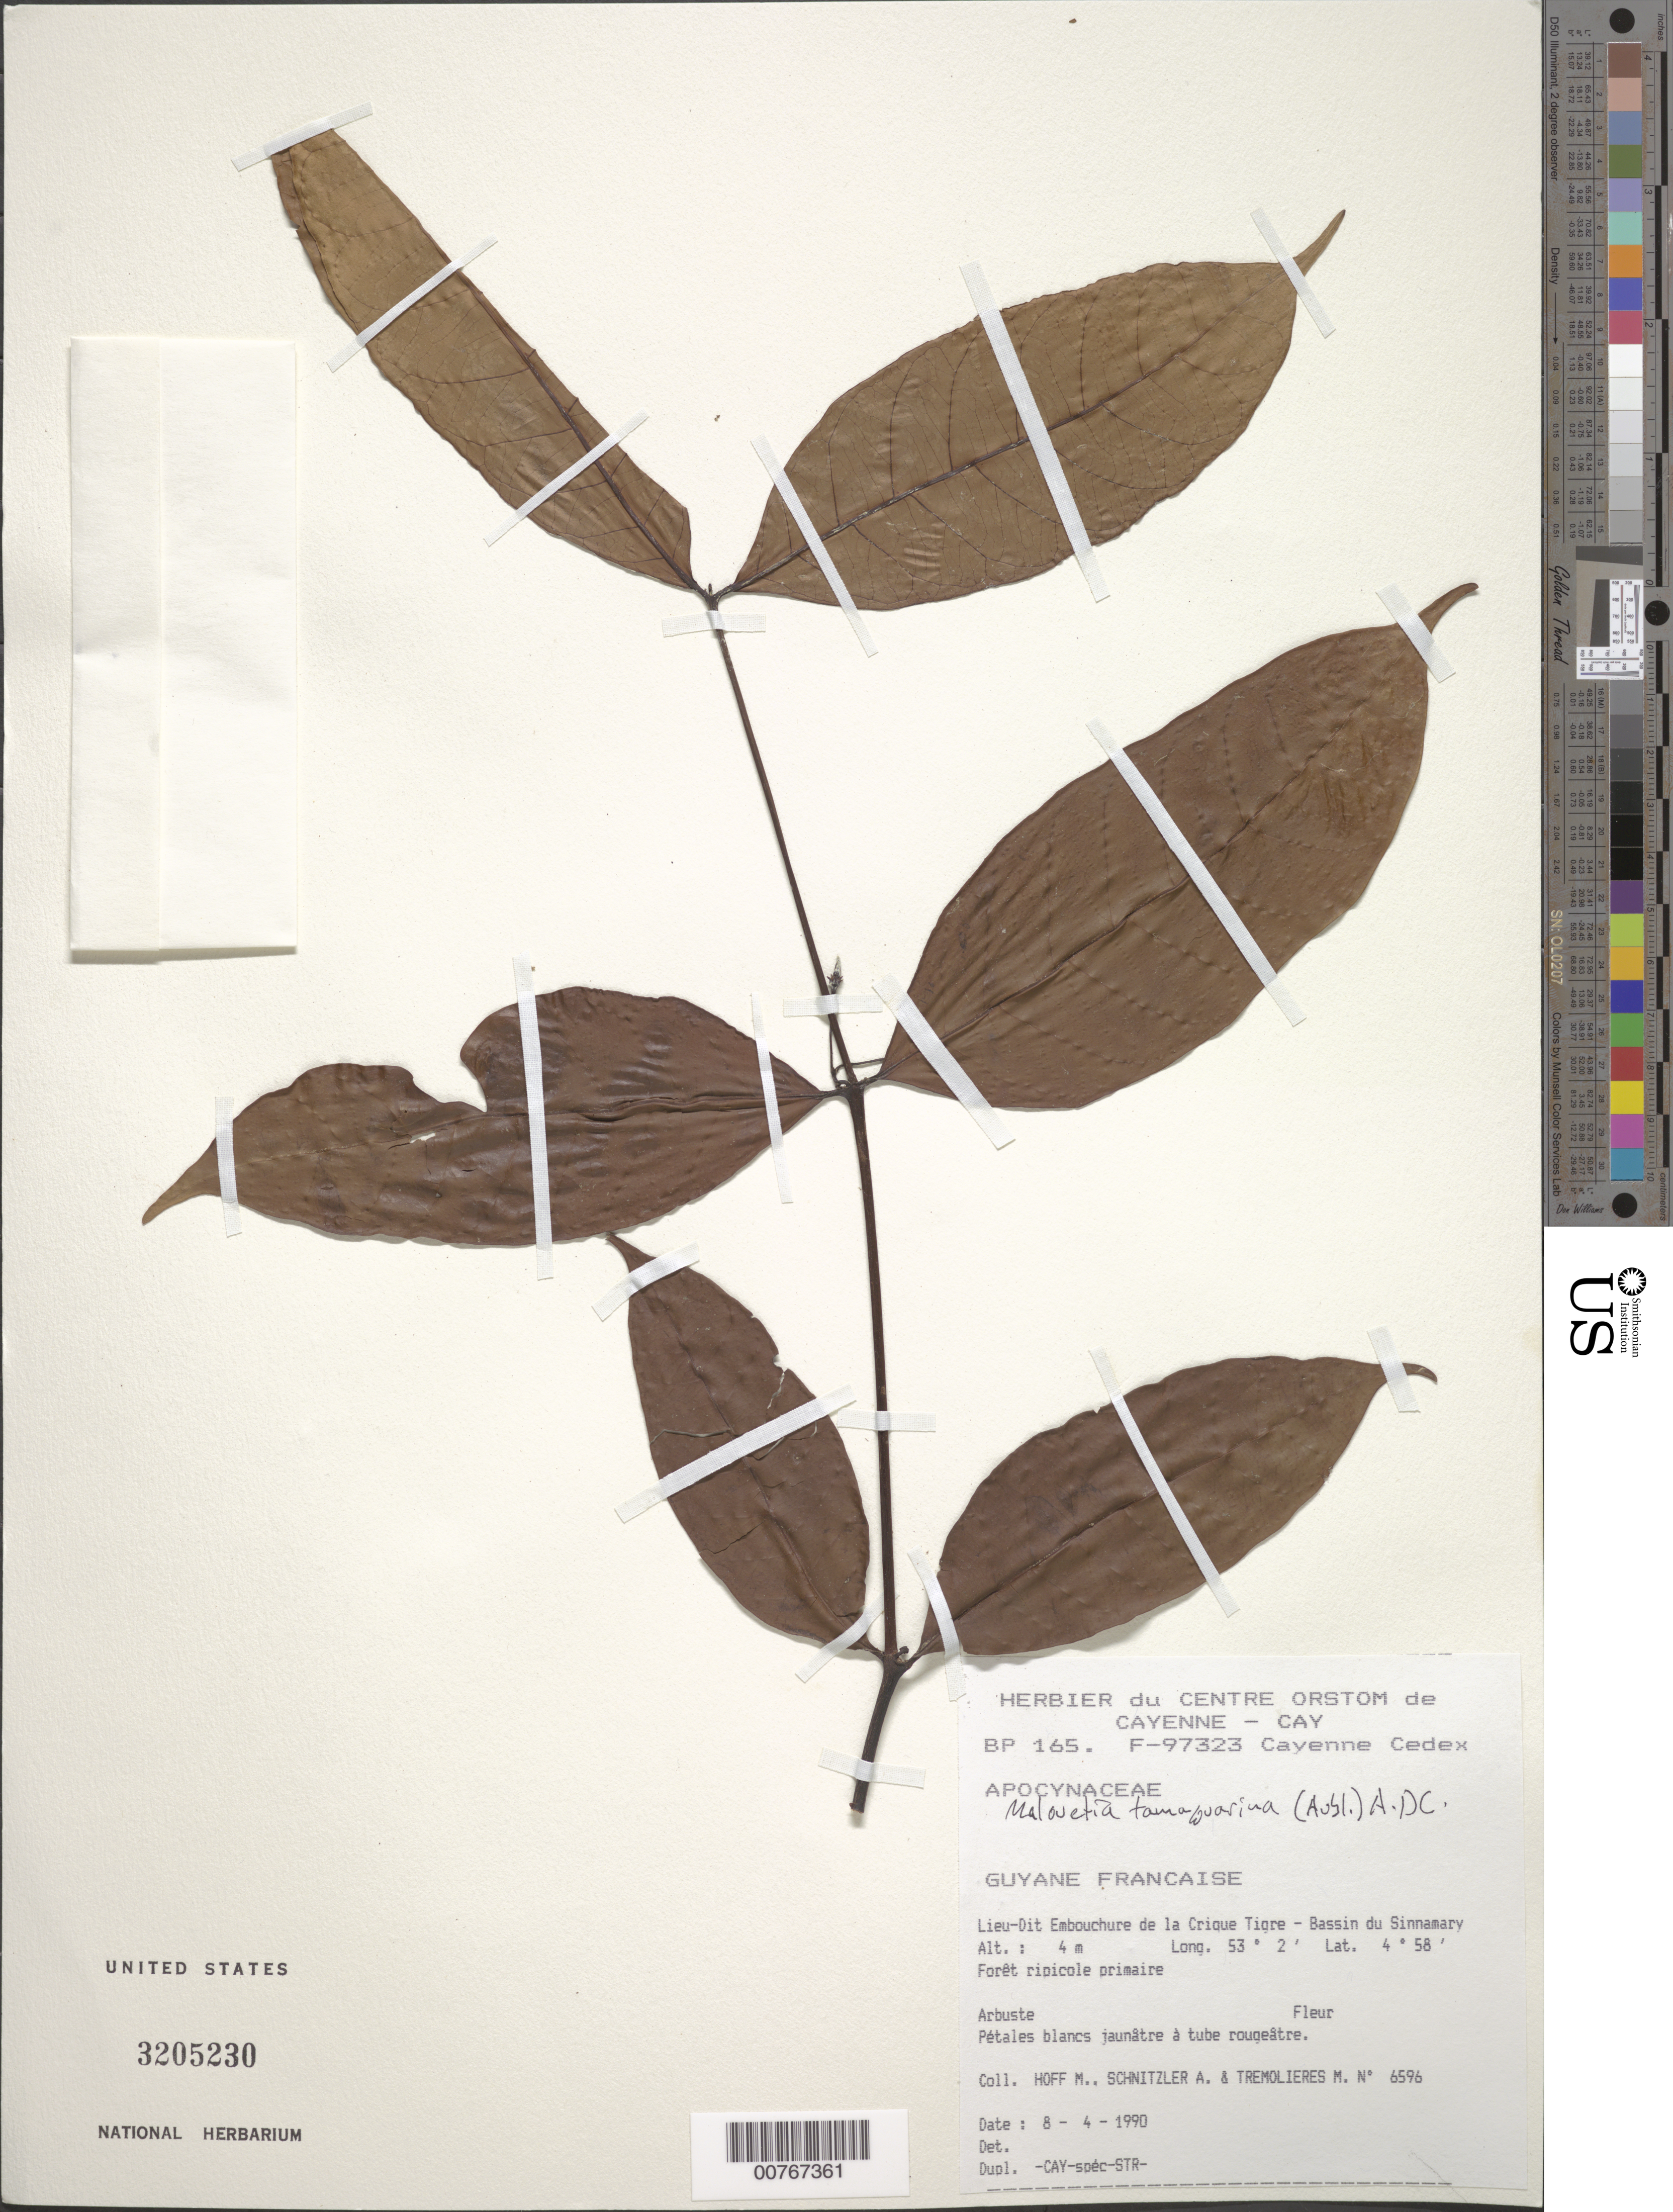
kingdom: Plantae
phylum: Tracheophyta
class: Magnoliopsida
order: Gentianales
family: Apocynaceae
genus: Malouetia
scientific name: Malouetia tamaquarina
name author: (Aubl.) A. DC.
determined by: Allorge, L.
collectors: M. Hoff, A. Schnitzler & M. Tremolieres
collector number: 6596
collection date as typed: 8-Apr-90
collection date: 1990-04-08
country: French Guiana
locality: Crique Tigre, embouchure; Bassin du Sinnamary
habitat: Primary riparian forest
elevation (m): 4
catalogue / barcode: US 3205230